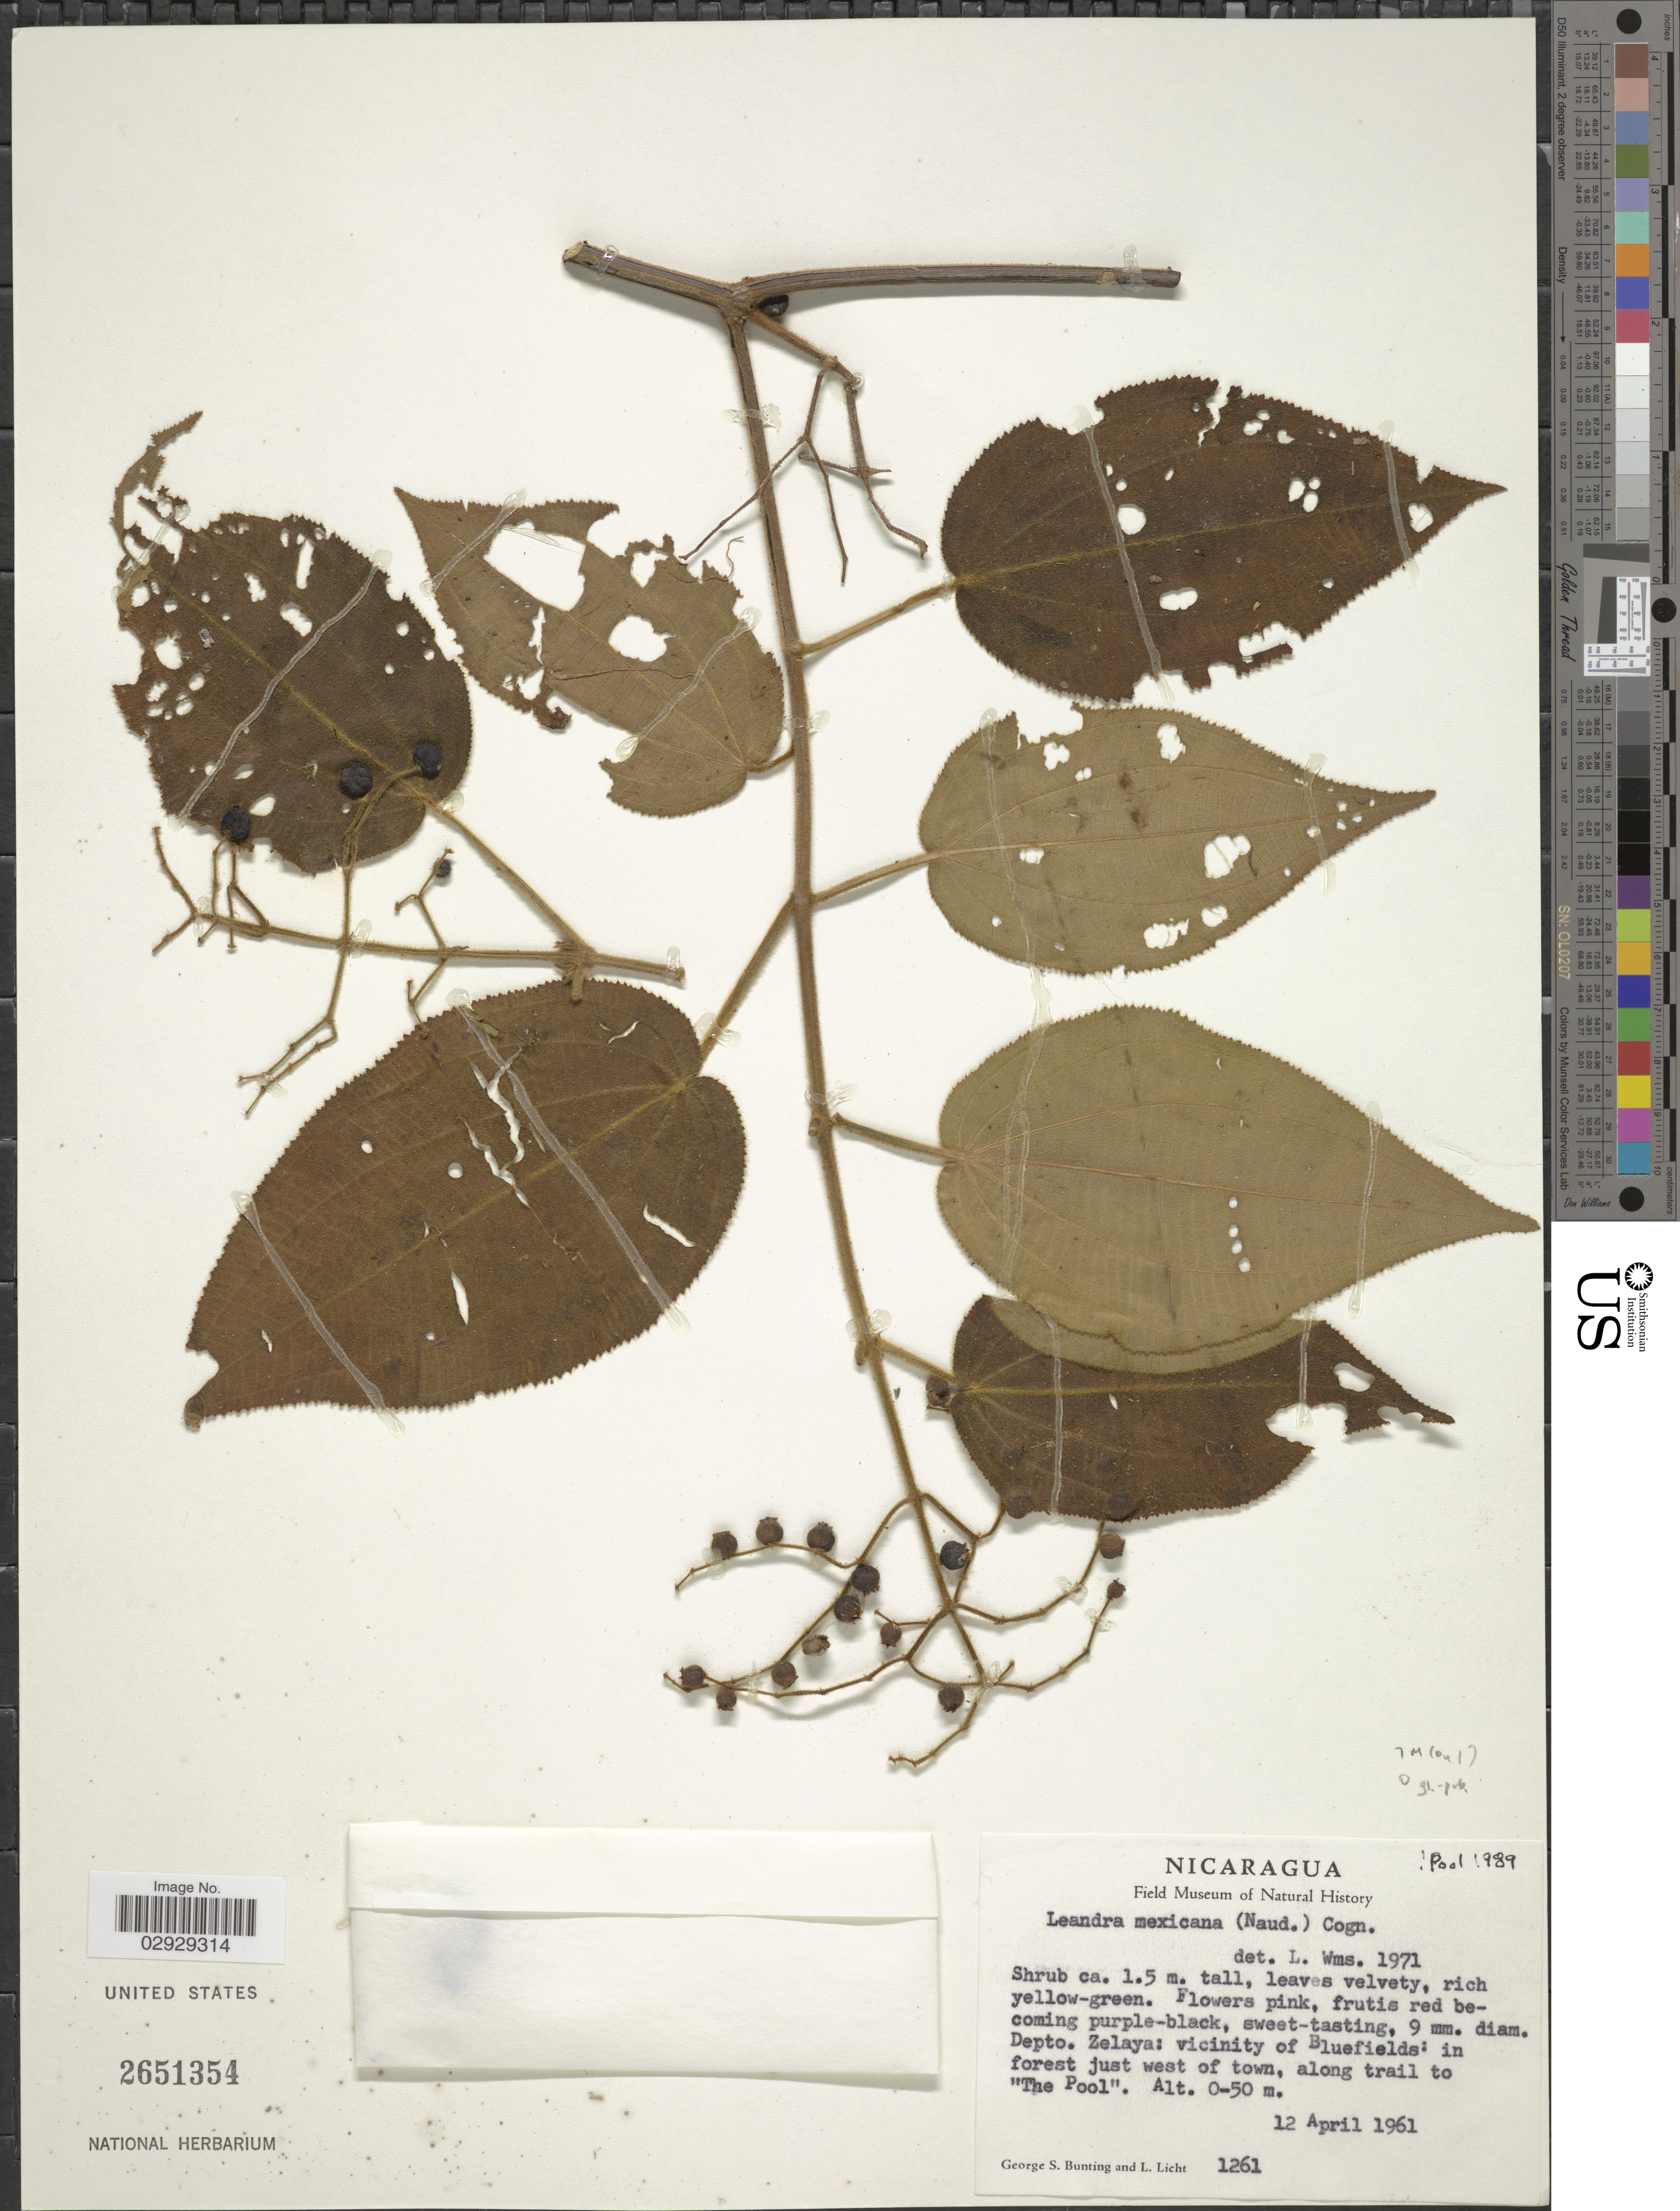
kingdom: Plantae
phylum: Tracheophyta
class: Magnoliopsida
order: Myrtales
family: Melastomataceae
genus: Leandra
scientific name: Leandra mexicana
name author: (Naudin) Cogn.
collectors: G. S. Bunting & L. Licht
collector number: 1261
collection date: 1961-04-12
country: Nicaragua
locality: Depto. Zelaya: vicinity of Bluefields: in forest just west of town, along trail to "The Pool".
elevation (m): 0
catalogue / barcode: US 2651354